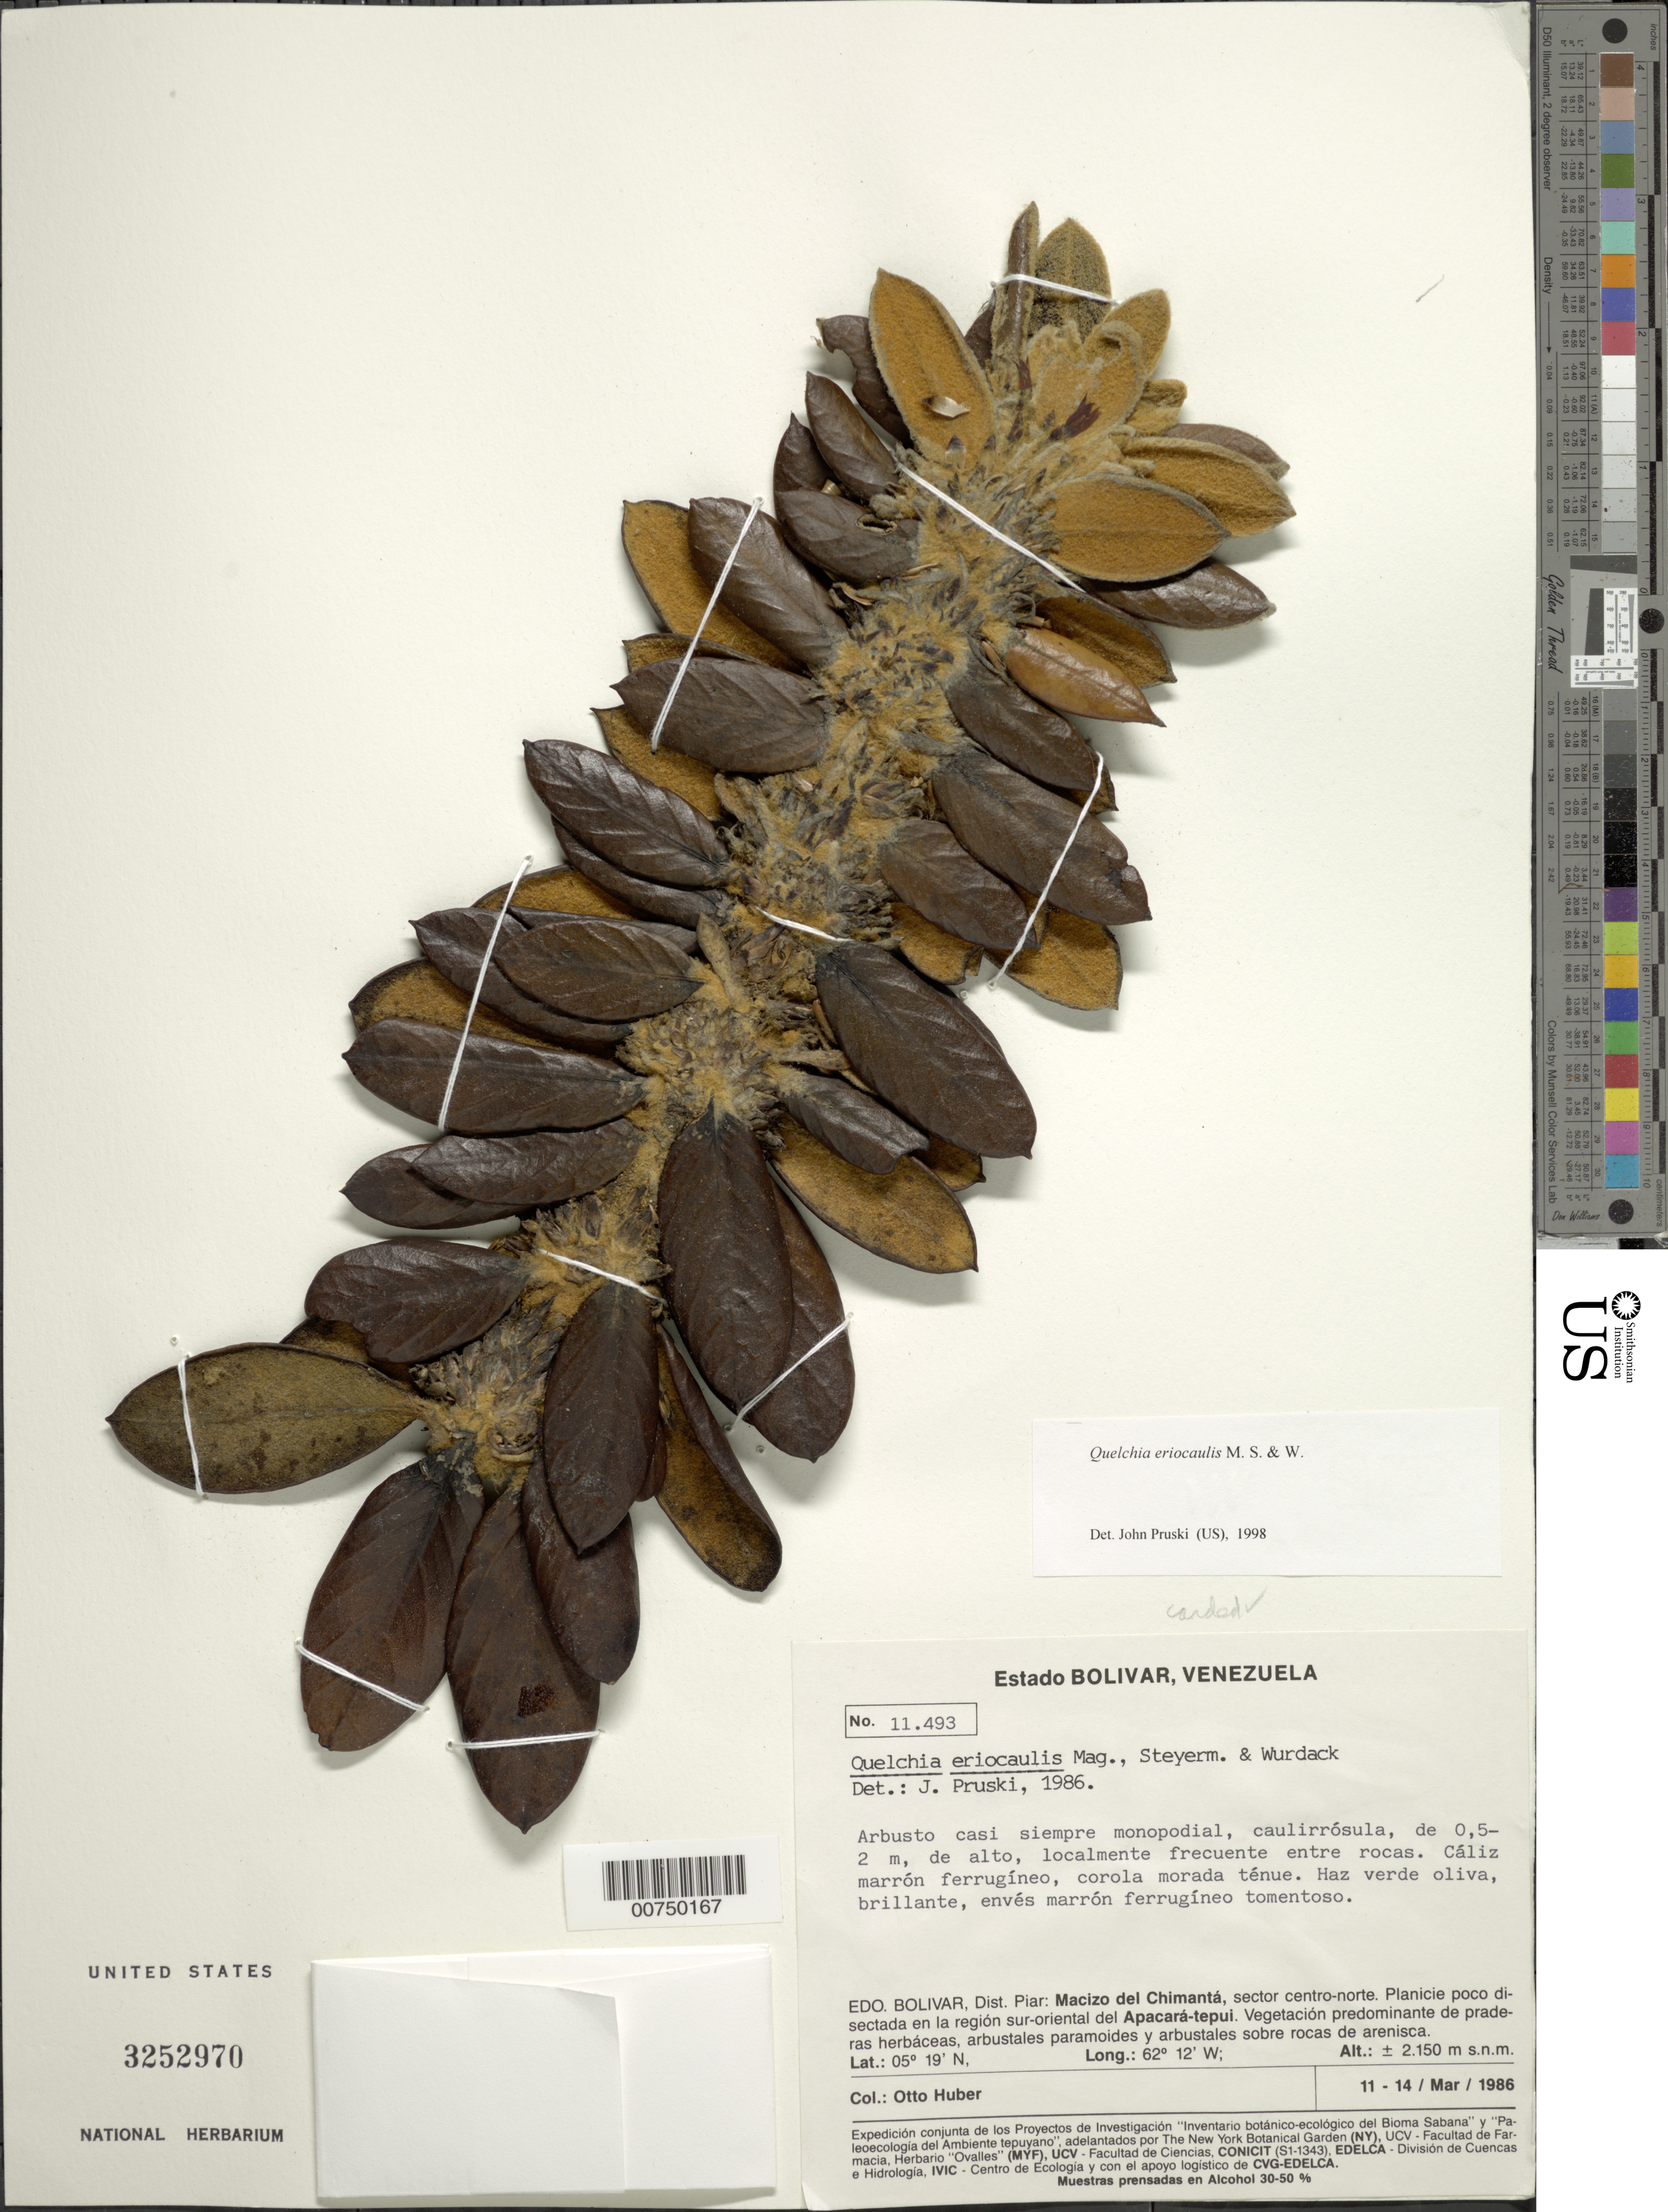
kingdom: Plantae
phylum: Tracheophyta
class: Magnoliopsida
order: Asterales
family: Asteraceae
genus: Quelchia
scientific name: Quelchia eriocaulis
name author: Maguire et al.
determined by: Pruski, J. F.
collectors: O. Huber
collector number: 11493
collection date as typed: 11-Mar-86 to 14-Mar-86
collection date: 1986-03-11/1986-03-14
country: Venezuela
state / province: Bolívar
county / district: Piar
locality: Macizo del Chimantá, sector centro norte, planicie poco disectada al sur oriente del Apacará-tepuí.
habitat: Entre rocas. Vegetación predominante de praderas herbáceas, arbustales paramoides y arbustales sobre roca de arenisca.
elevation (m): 2150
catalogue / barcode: US 3252970